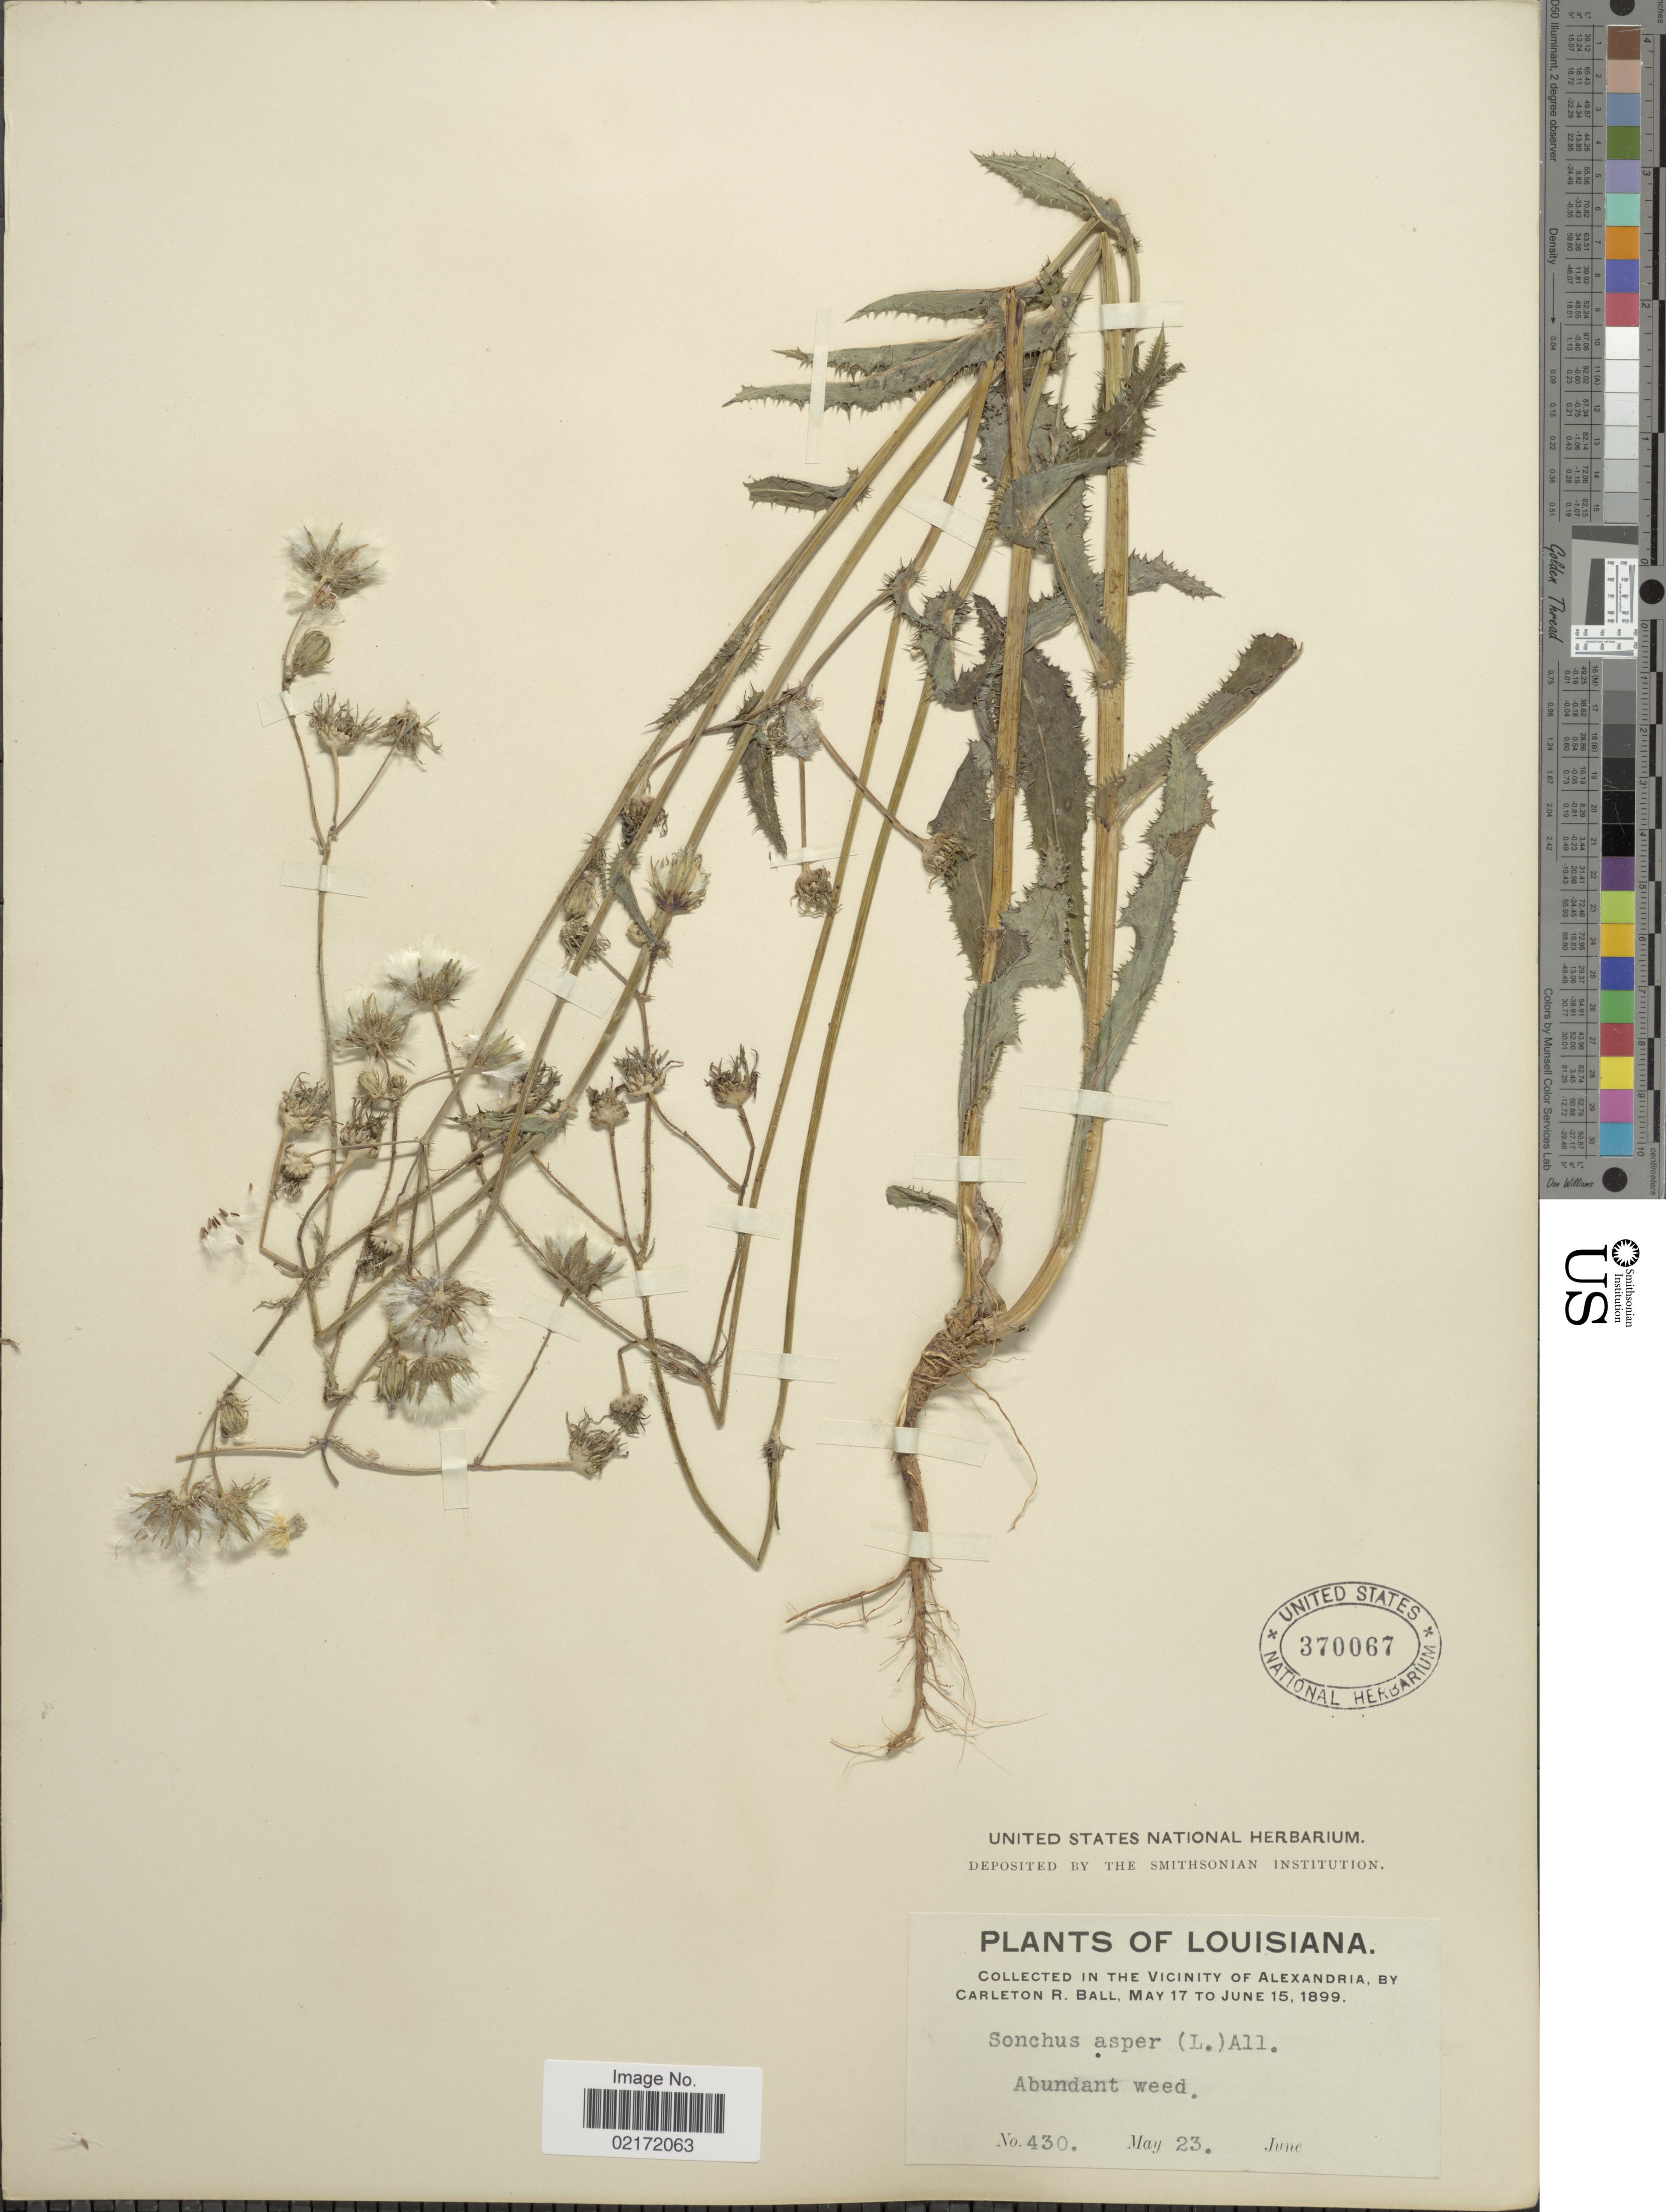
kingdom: Plantae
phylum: Tracheophyta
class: Magnoliopsida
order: Asterales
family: Asteraceae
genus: Sonchus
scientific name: Sonchus asper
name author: (L.) Hill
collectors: C. R. Ball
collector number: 430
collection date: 1899-05-23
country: United States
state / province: Louisiana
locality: In the Vicinity of Alexandria. Abundant weed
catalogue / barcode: US 370067